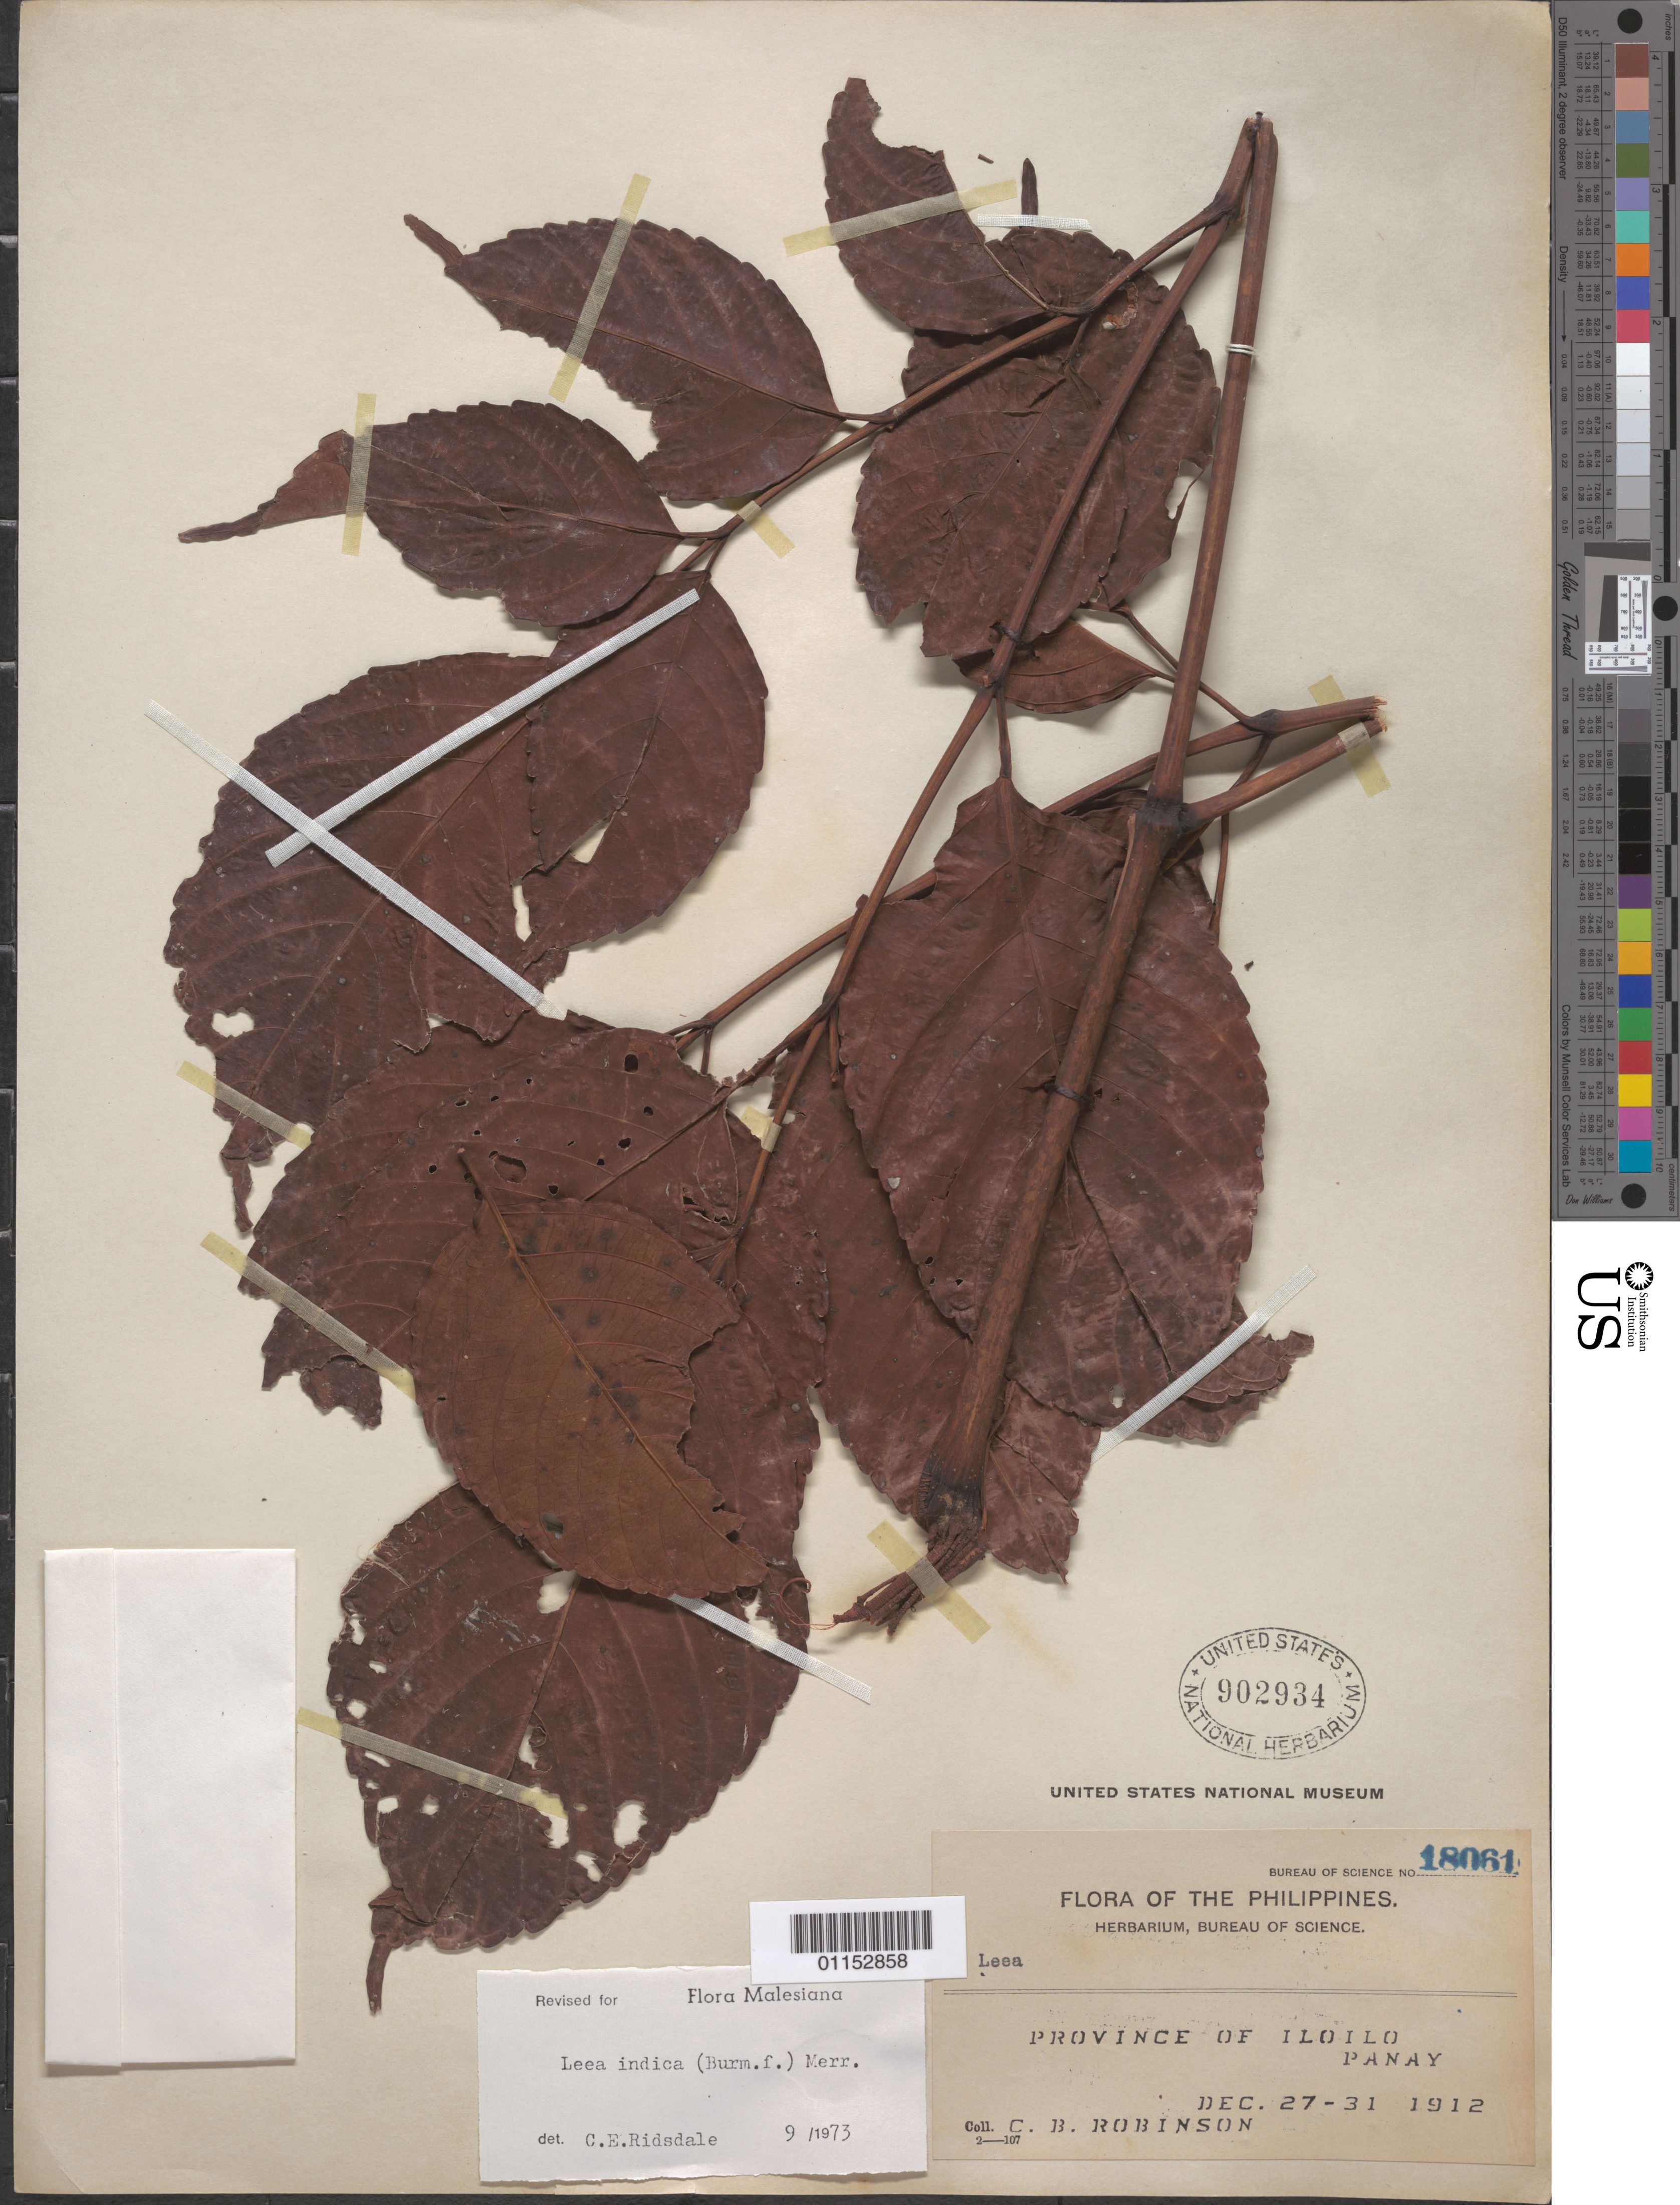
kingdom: Plantae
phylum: Tracheophyta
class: Magnoliopsida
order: Vitales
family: Vitaceae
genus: Leea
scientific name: Leea indica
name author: (Burm. f.) Merr.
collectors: C. Robinson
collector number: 18061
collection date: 1912-12-27/1912-12-31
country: Philippines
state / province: Western Visayas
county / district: Iloilo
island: Panay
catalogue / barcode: US 902934